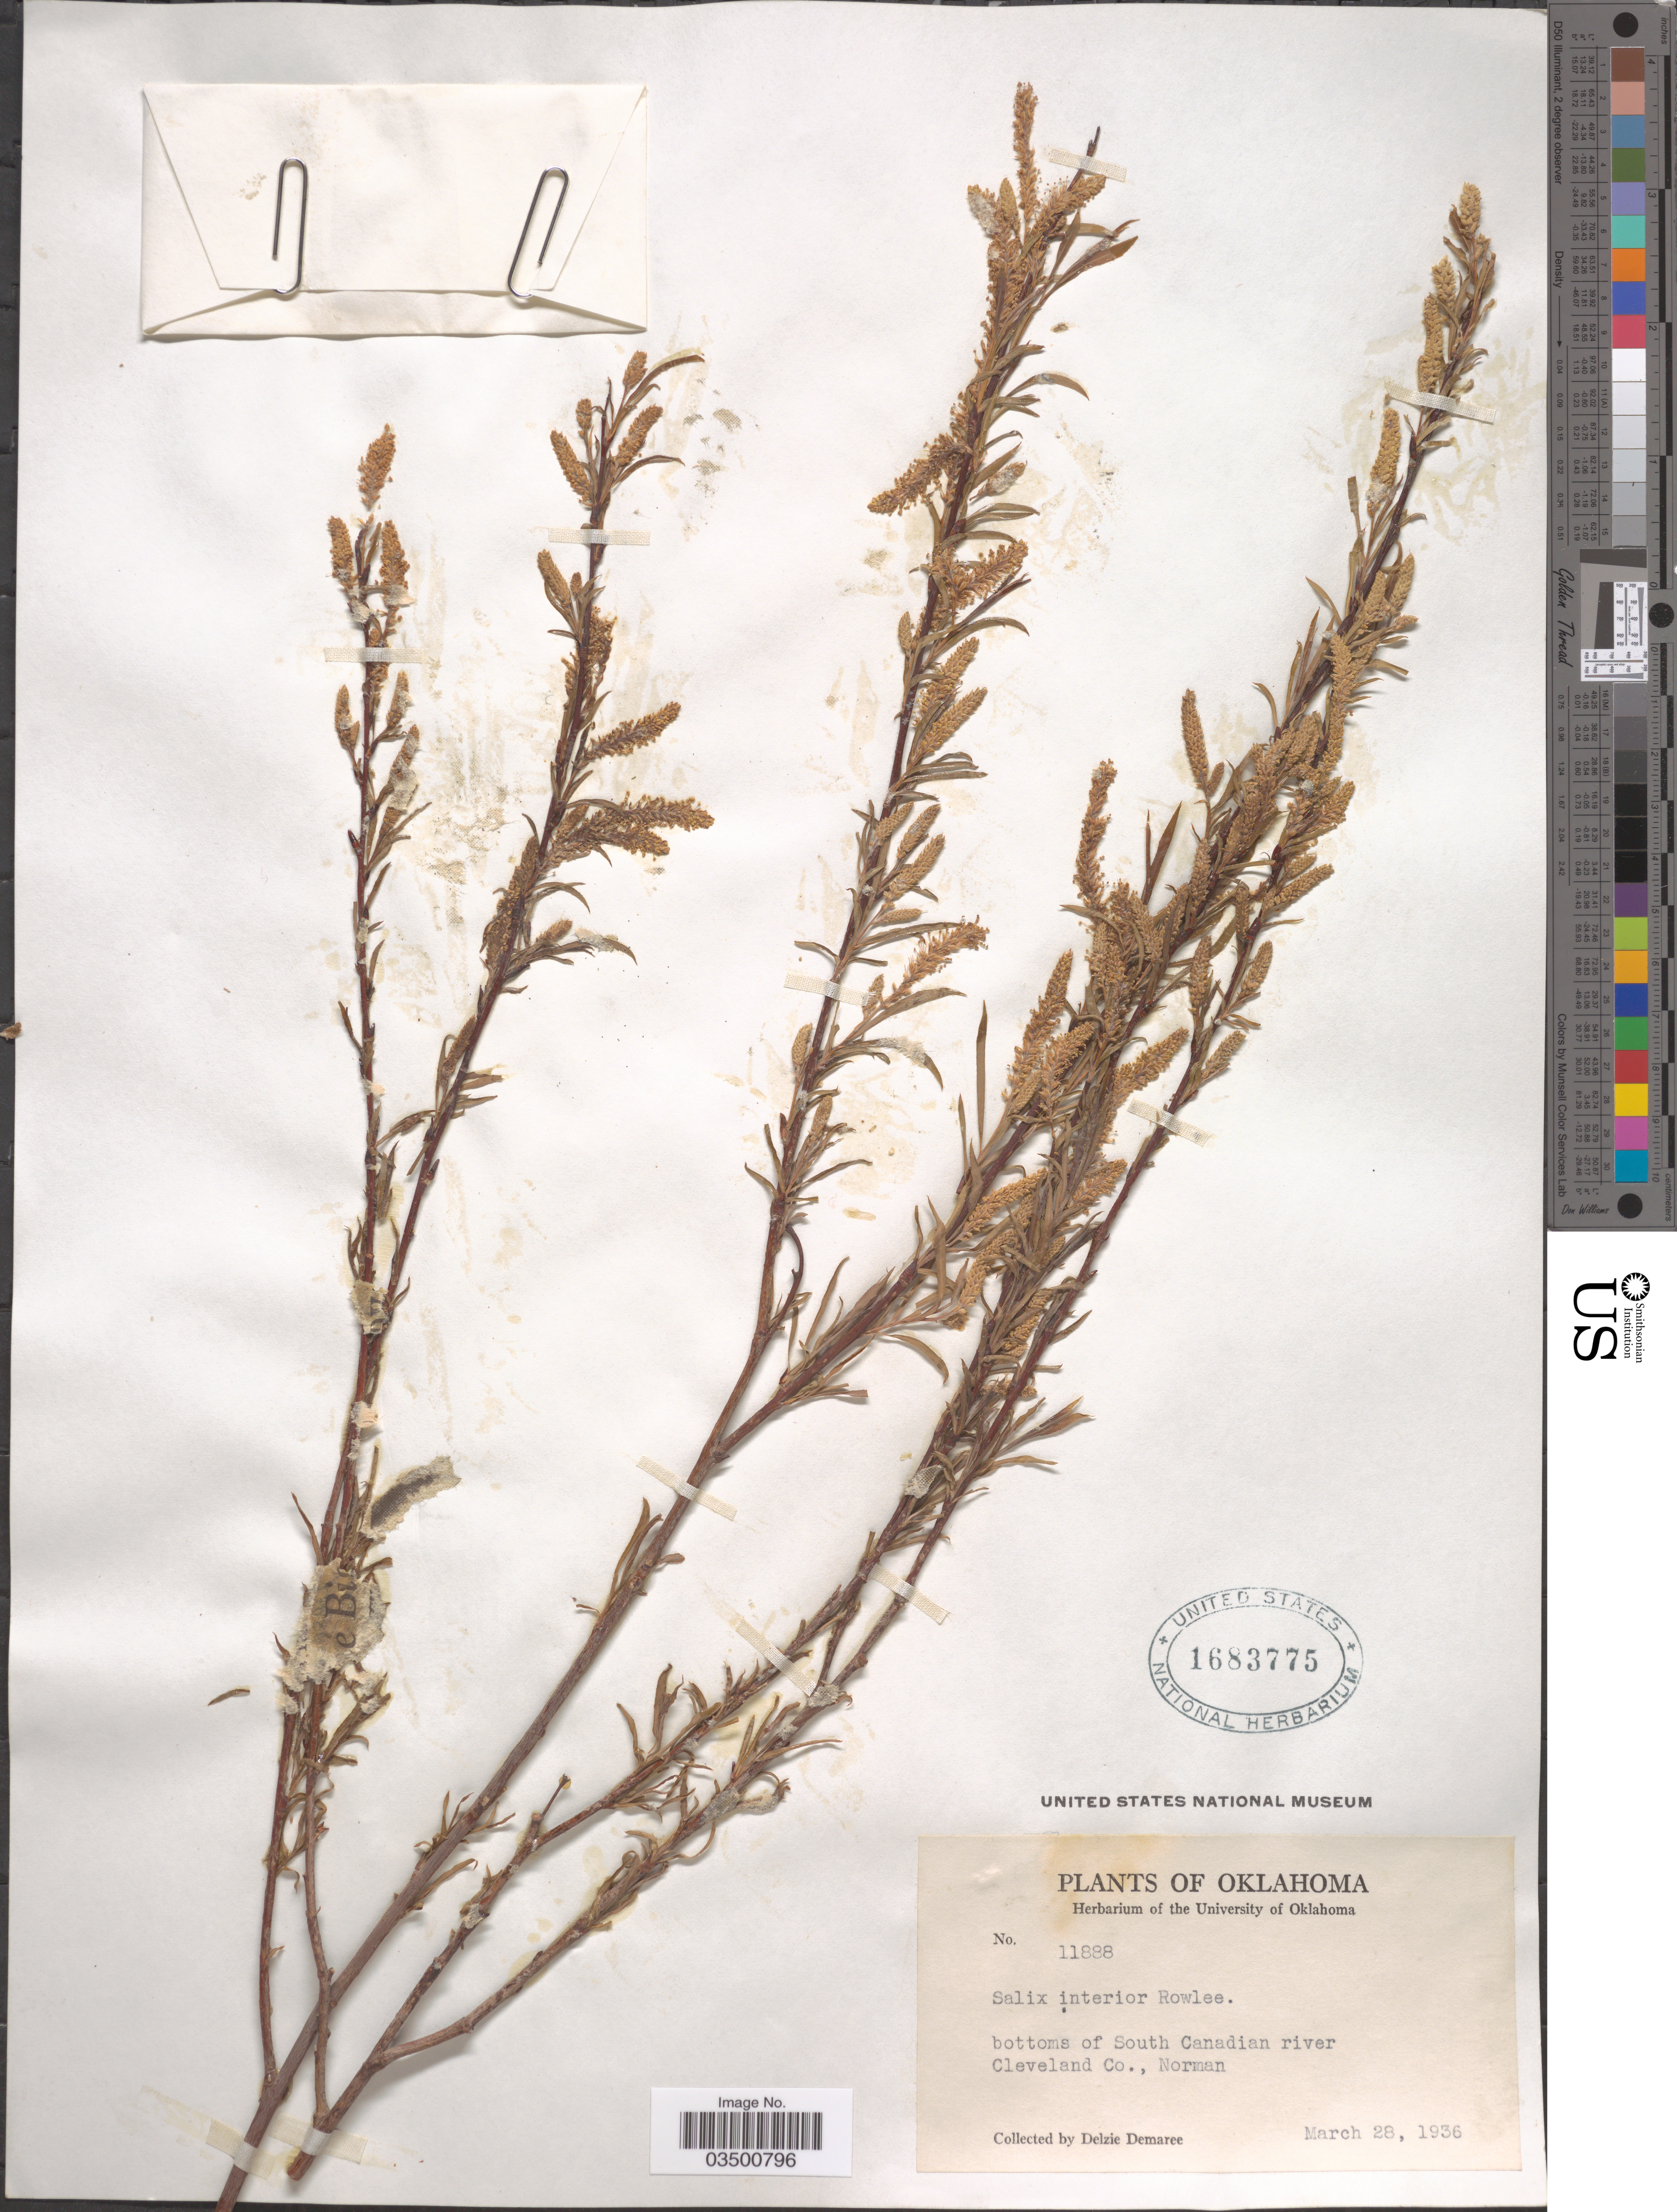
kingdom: Plantae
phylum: Tracheophyta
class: Magnoliopsida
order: Malpighiales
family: Salicaceae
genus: Salix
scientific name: Salix interior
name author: Rowlee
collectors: D. Demaree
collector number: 11888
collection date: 1936-03-28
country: United States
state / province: Oklahoma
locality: Bottoms of South Canadian river Cleveland Co., Norman.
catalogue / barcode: US 1683775